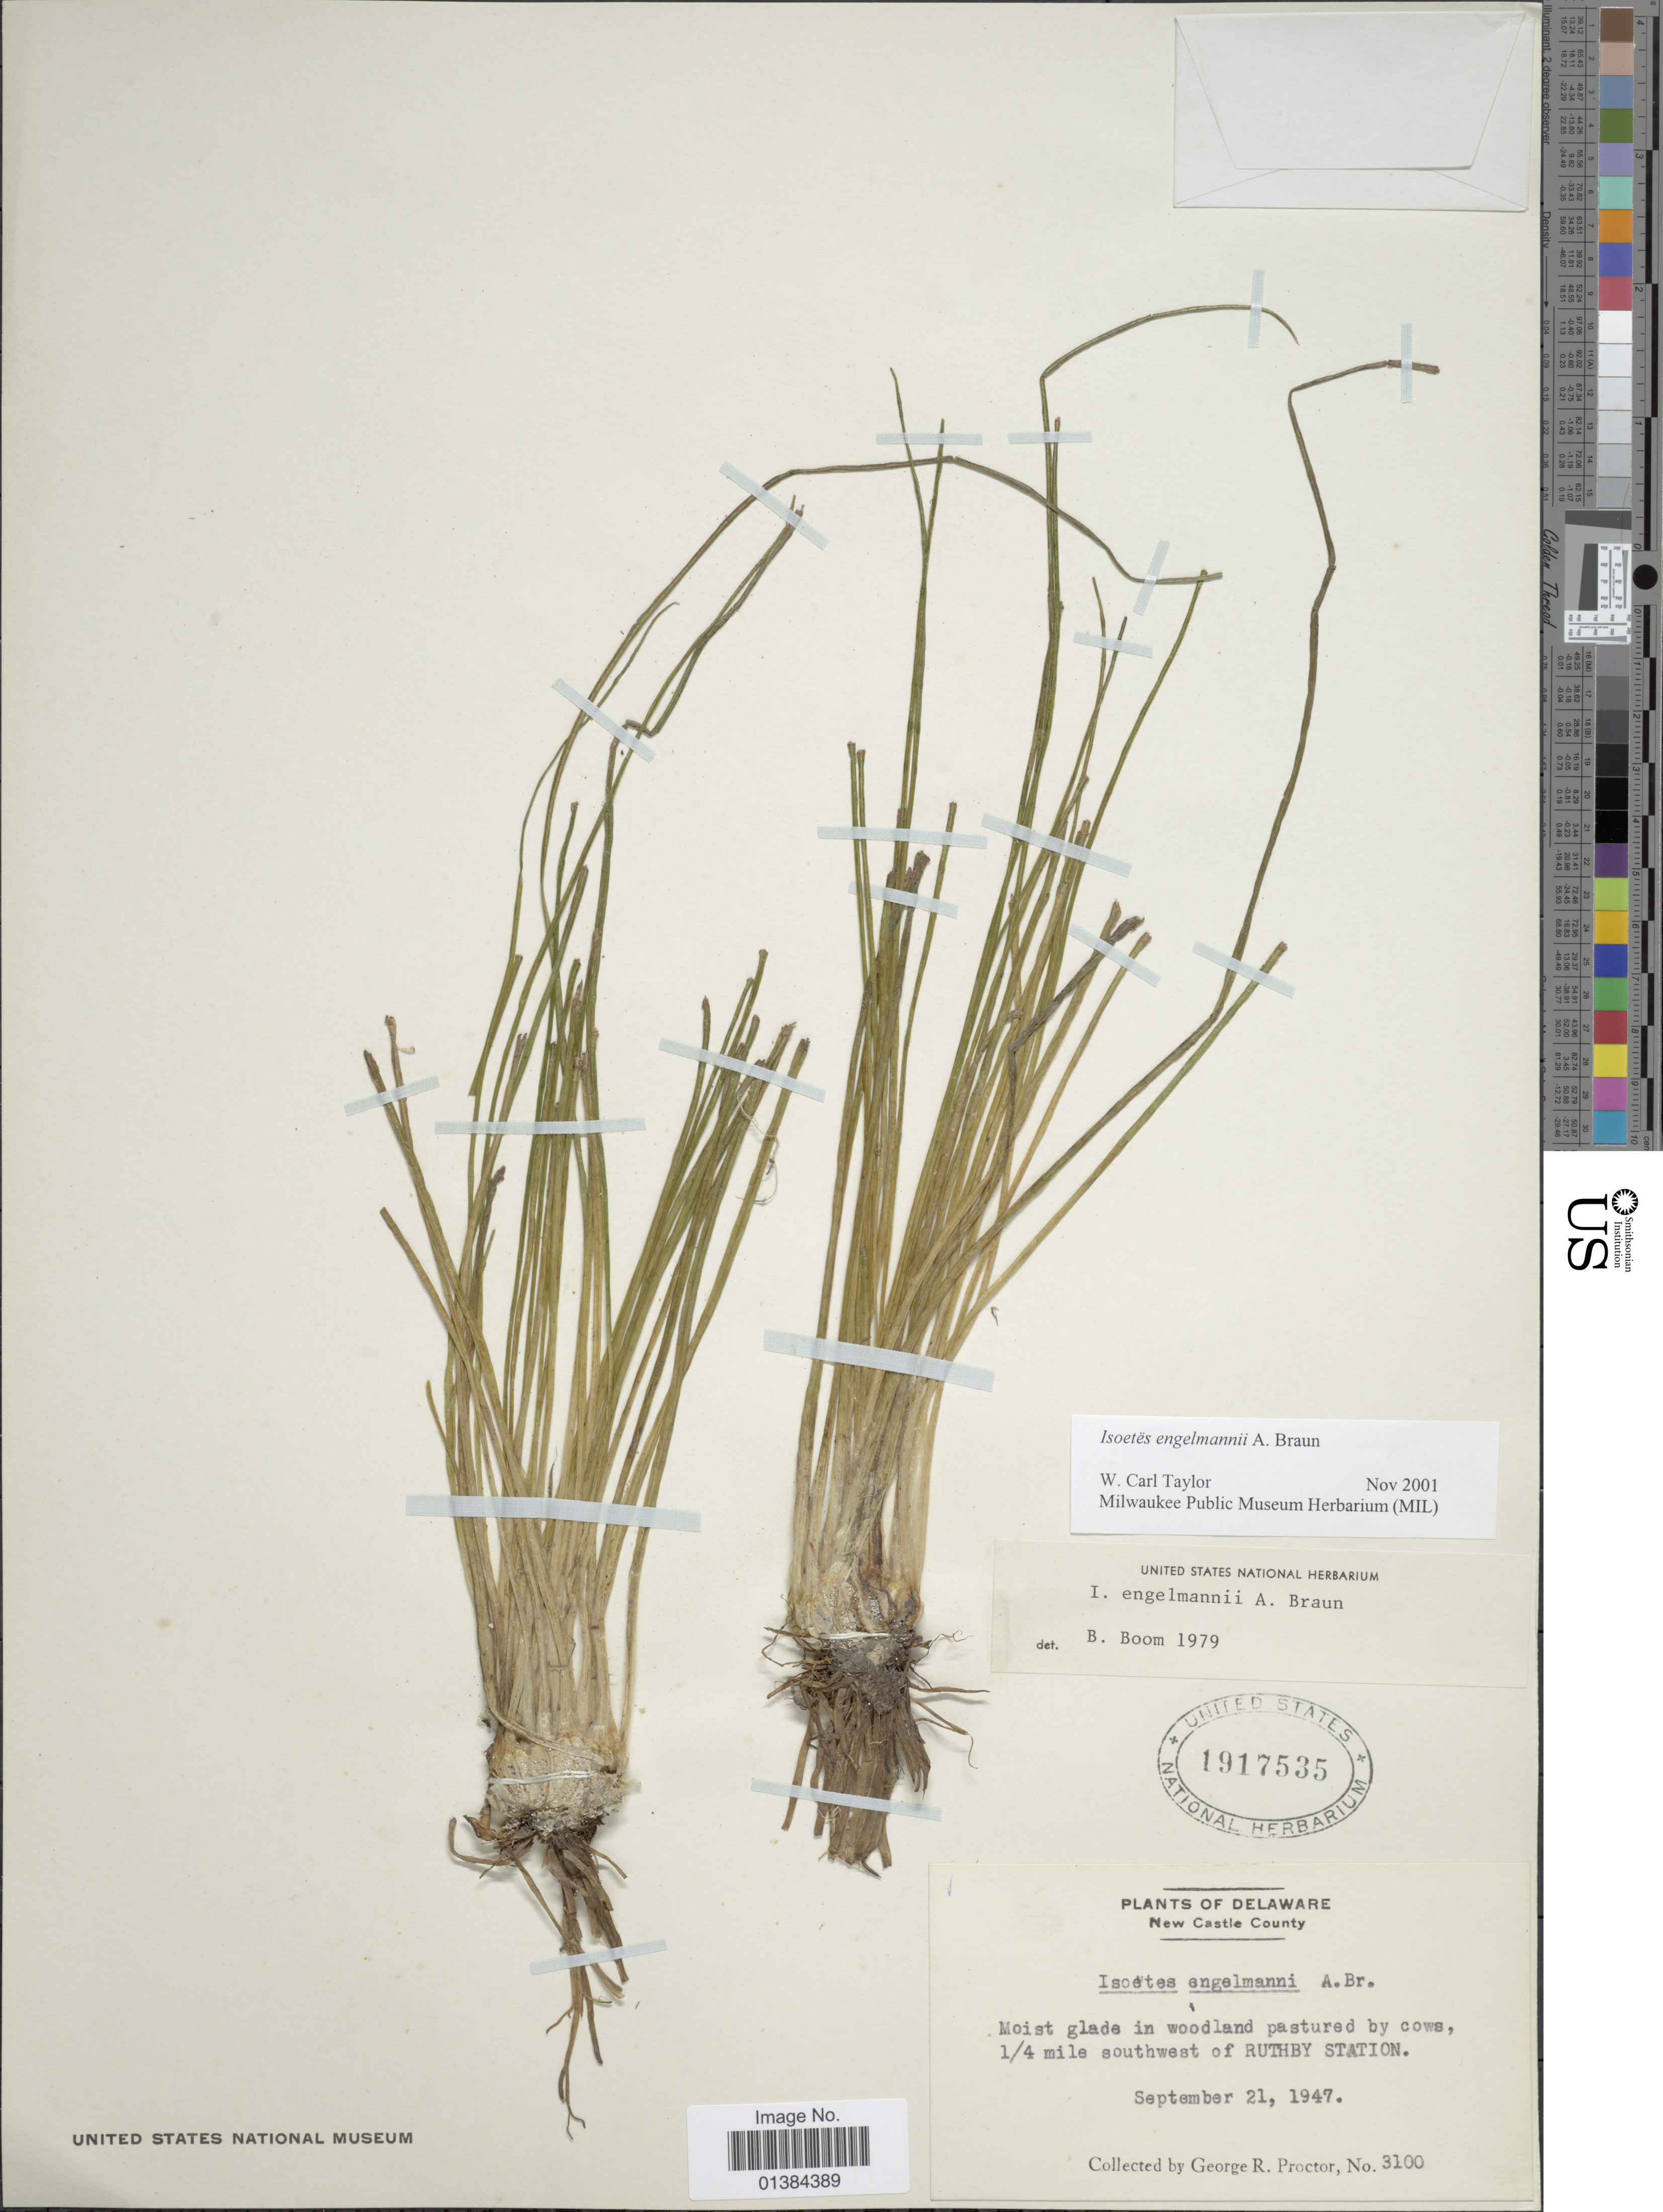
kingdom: Plantae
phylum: Tracheophyta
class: Lycopodiopsida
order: Isoetales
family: Isoetaceae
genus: Isoetes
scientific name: Isoetes engelmannii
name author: A. Braun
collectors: G. R. Proctor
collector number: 3100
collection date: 1947-09-21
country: United States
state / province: Delaware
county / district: New Castle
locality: New Castle County. Moist glade in woodland pastured by cows, ¼ mile southwest of Ruthby Station.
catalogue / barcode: US 1917535